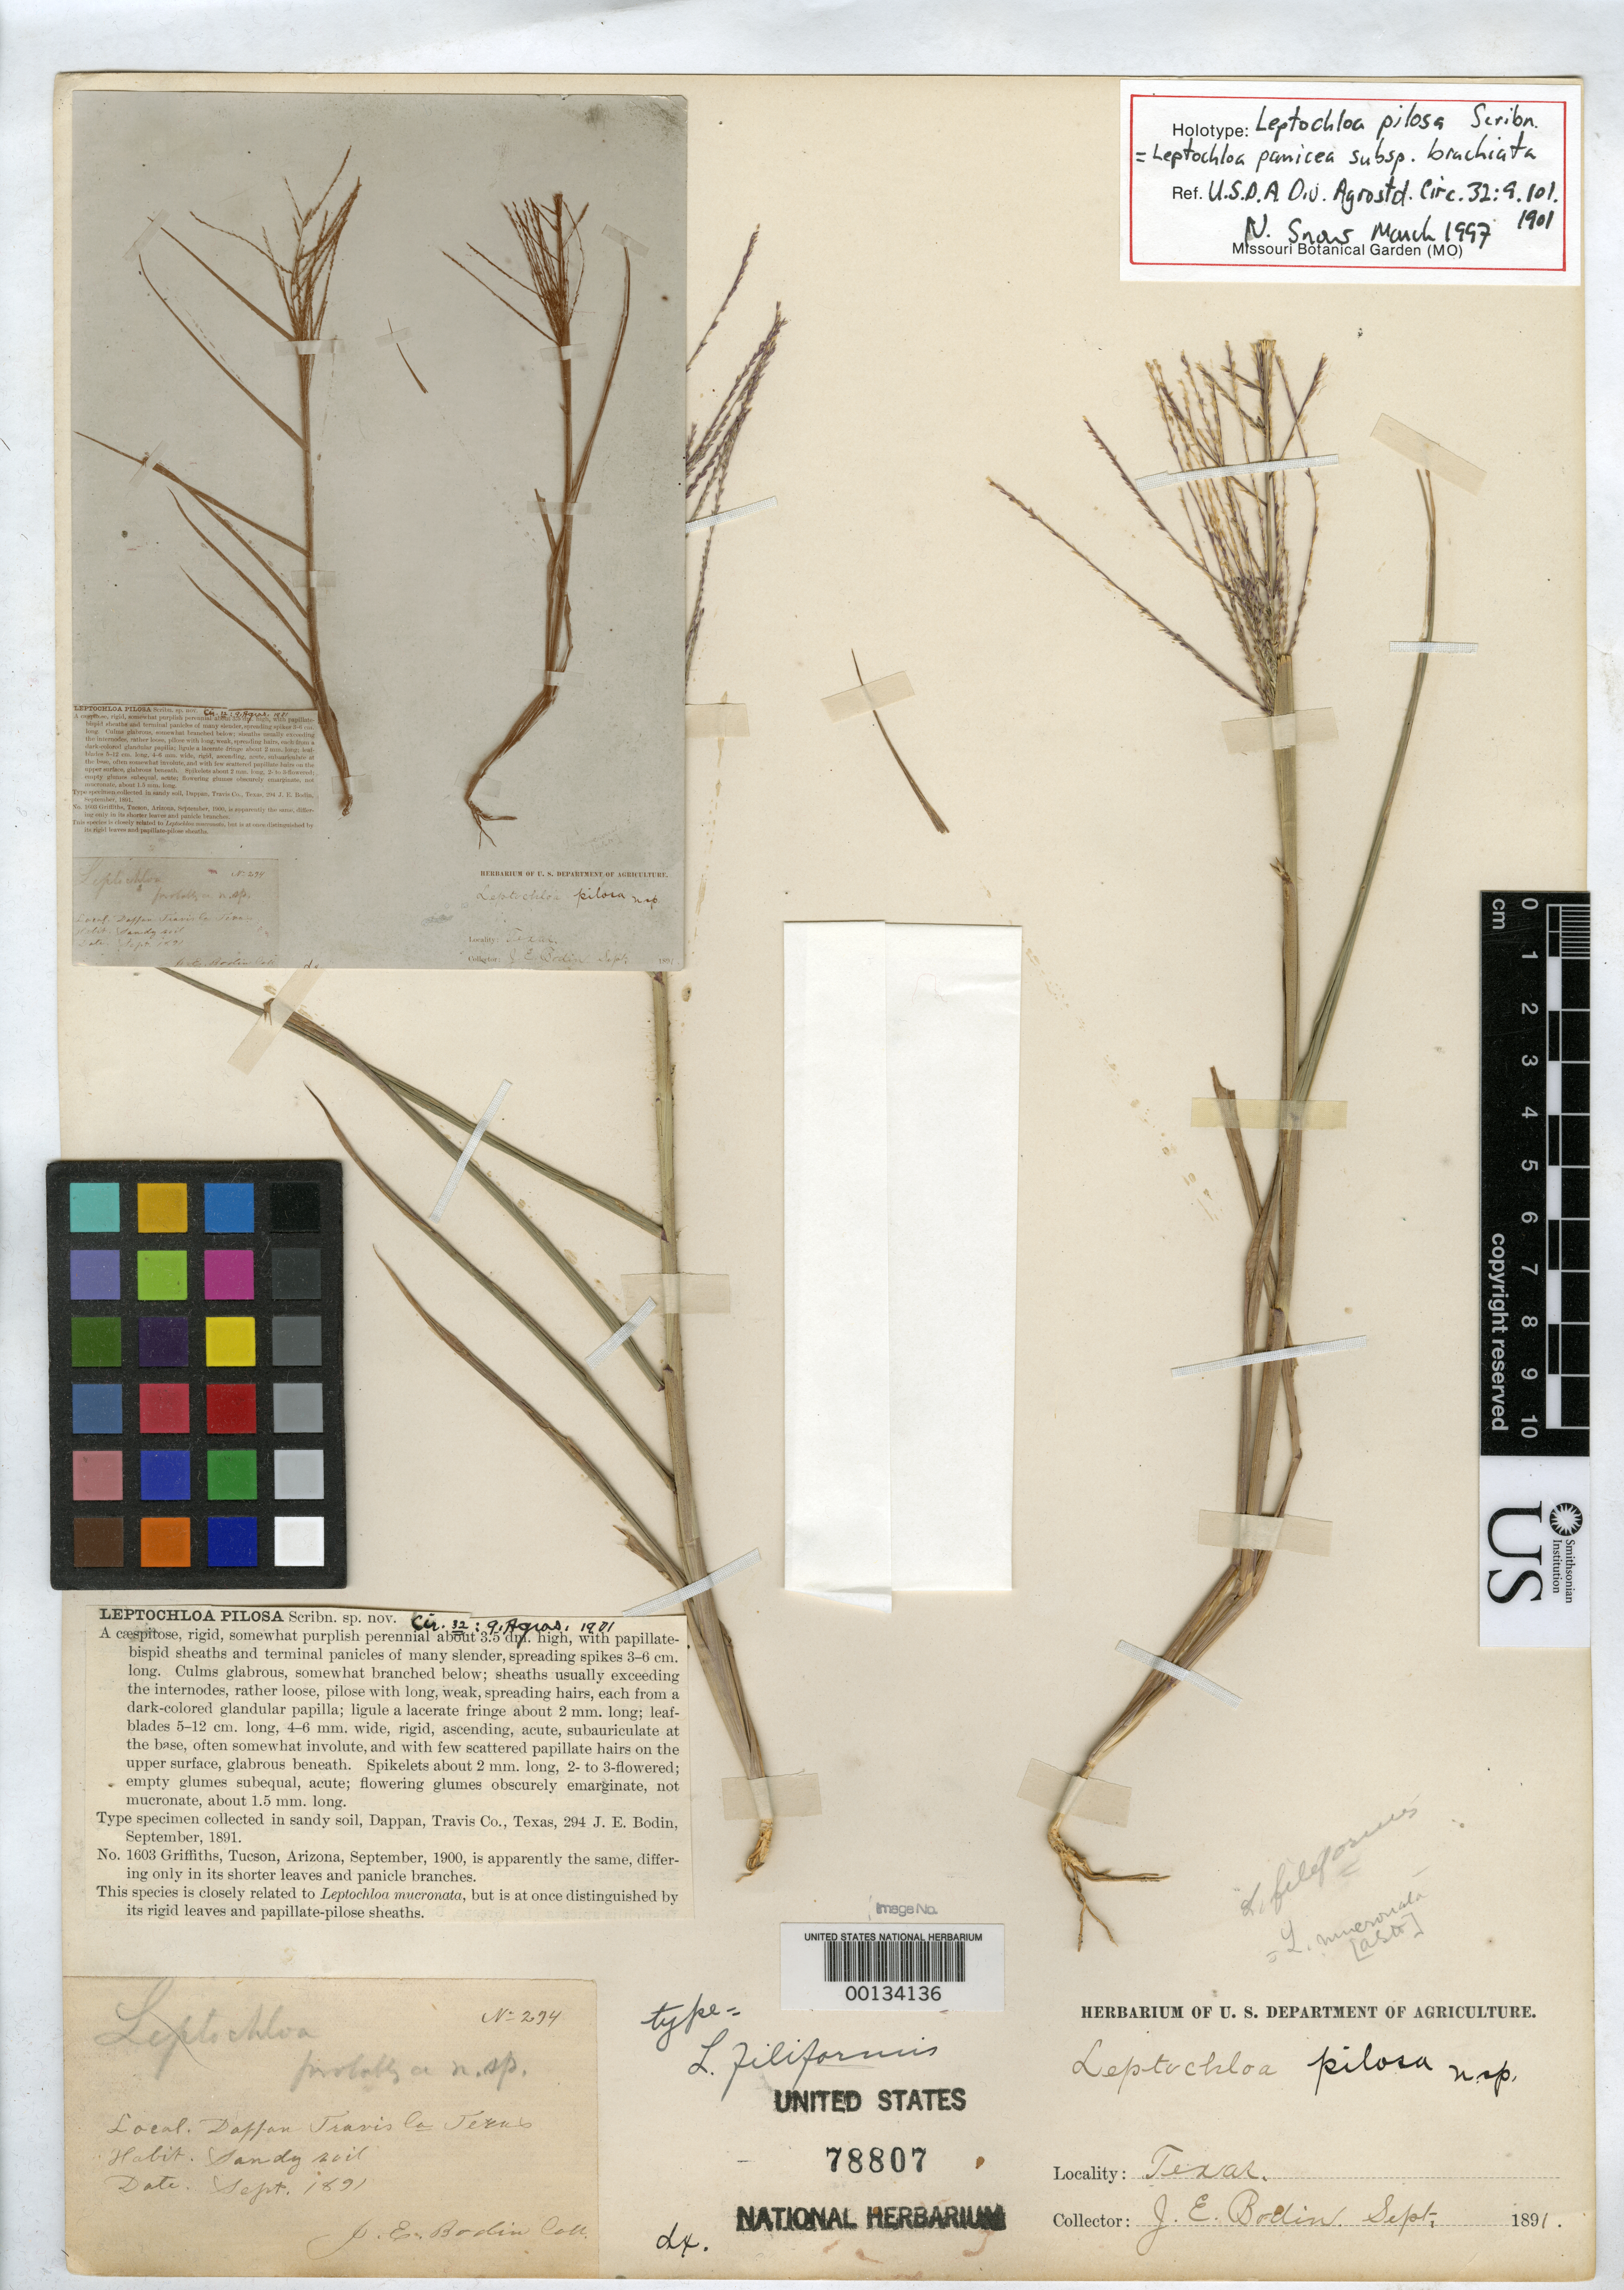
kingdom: Plantae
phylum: Tracheophyta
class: Liliopsida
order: Poales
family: Poaceae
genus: Leptochloa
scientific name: Leptochloa pilosa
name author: Scribn.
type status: Holotype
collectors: J. E. Bodin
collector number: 294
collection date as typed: Sep 1891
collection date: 1891-09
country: United States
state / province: Texas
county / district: Travis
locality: Dappin Travis.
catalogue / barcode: US 78807